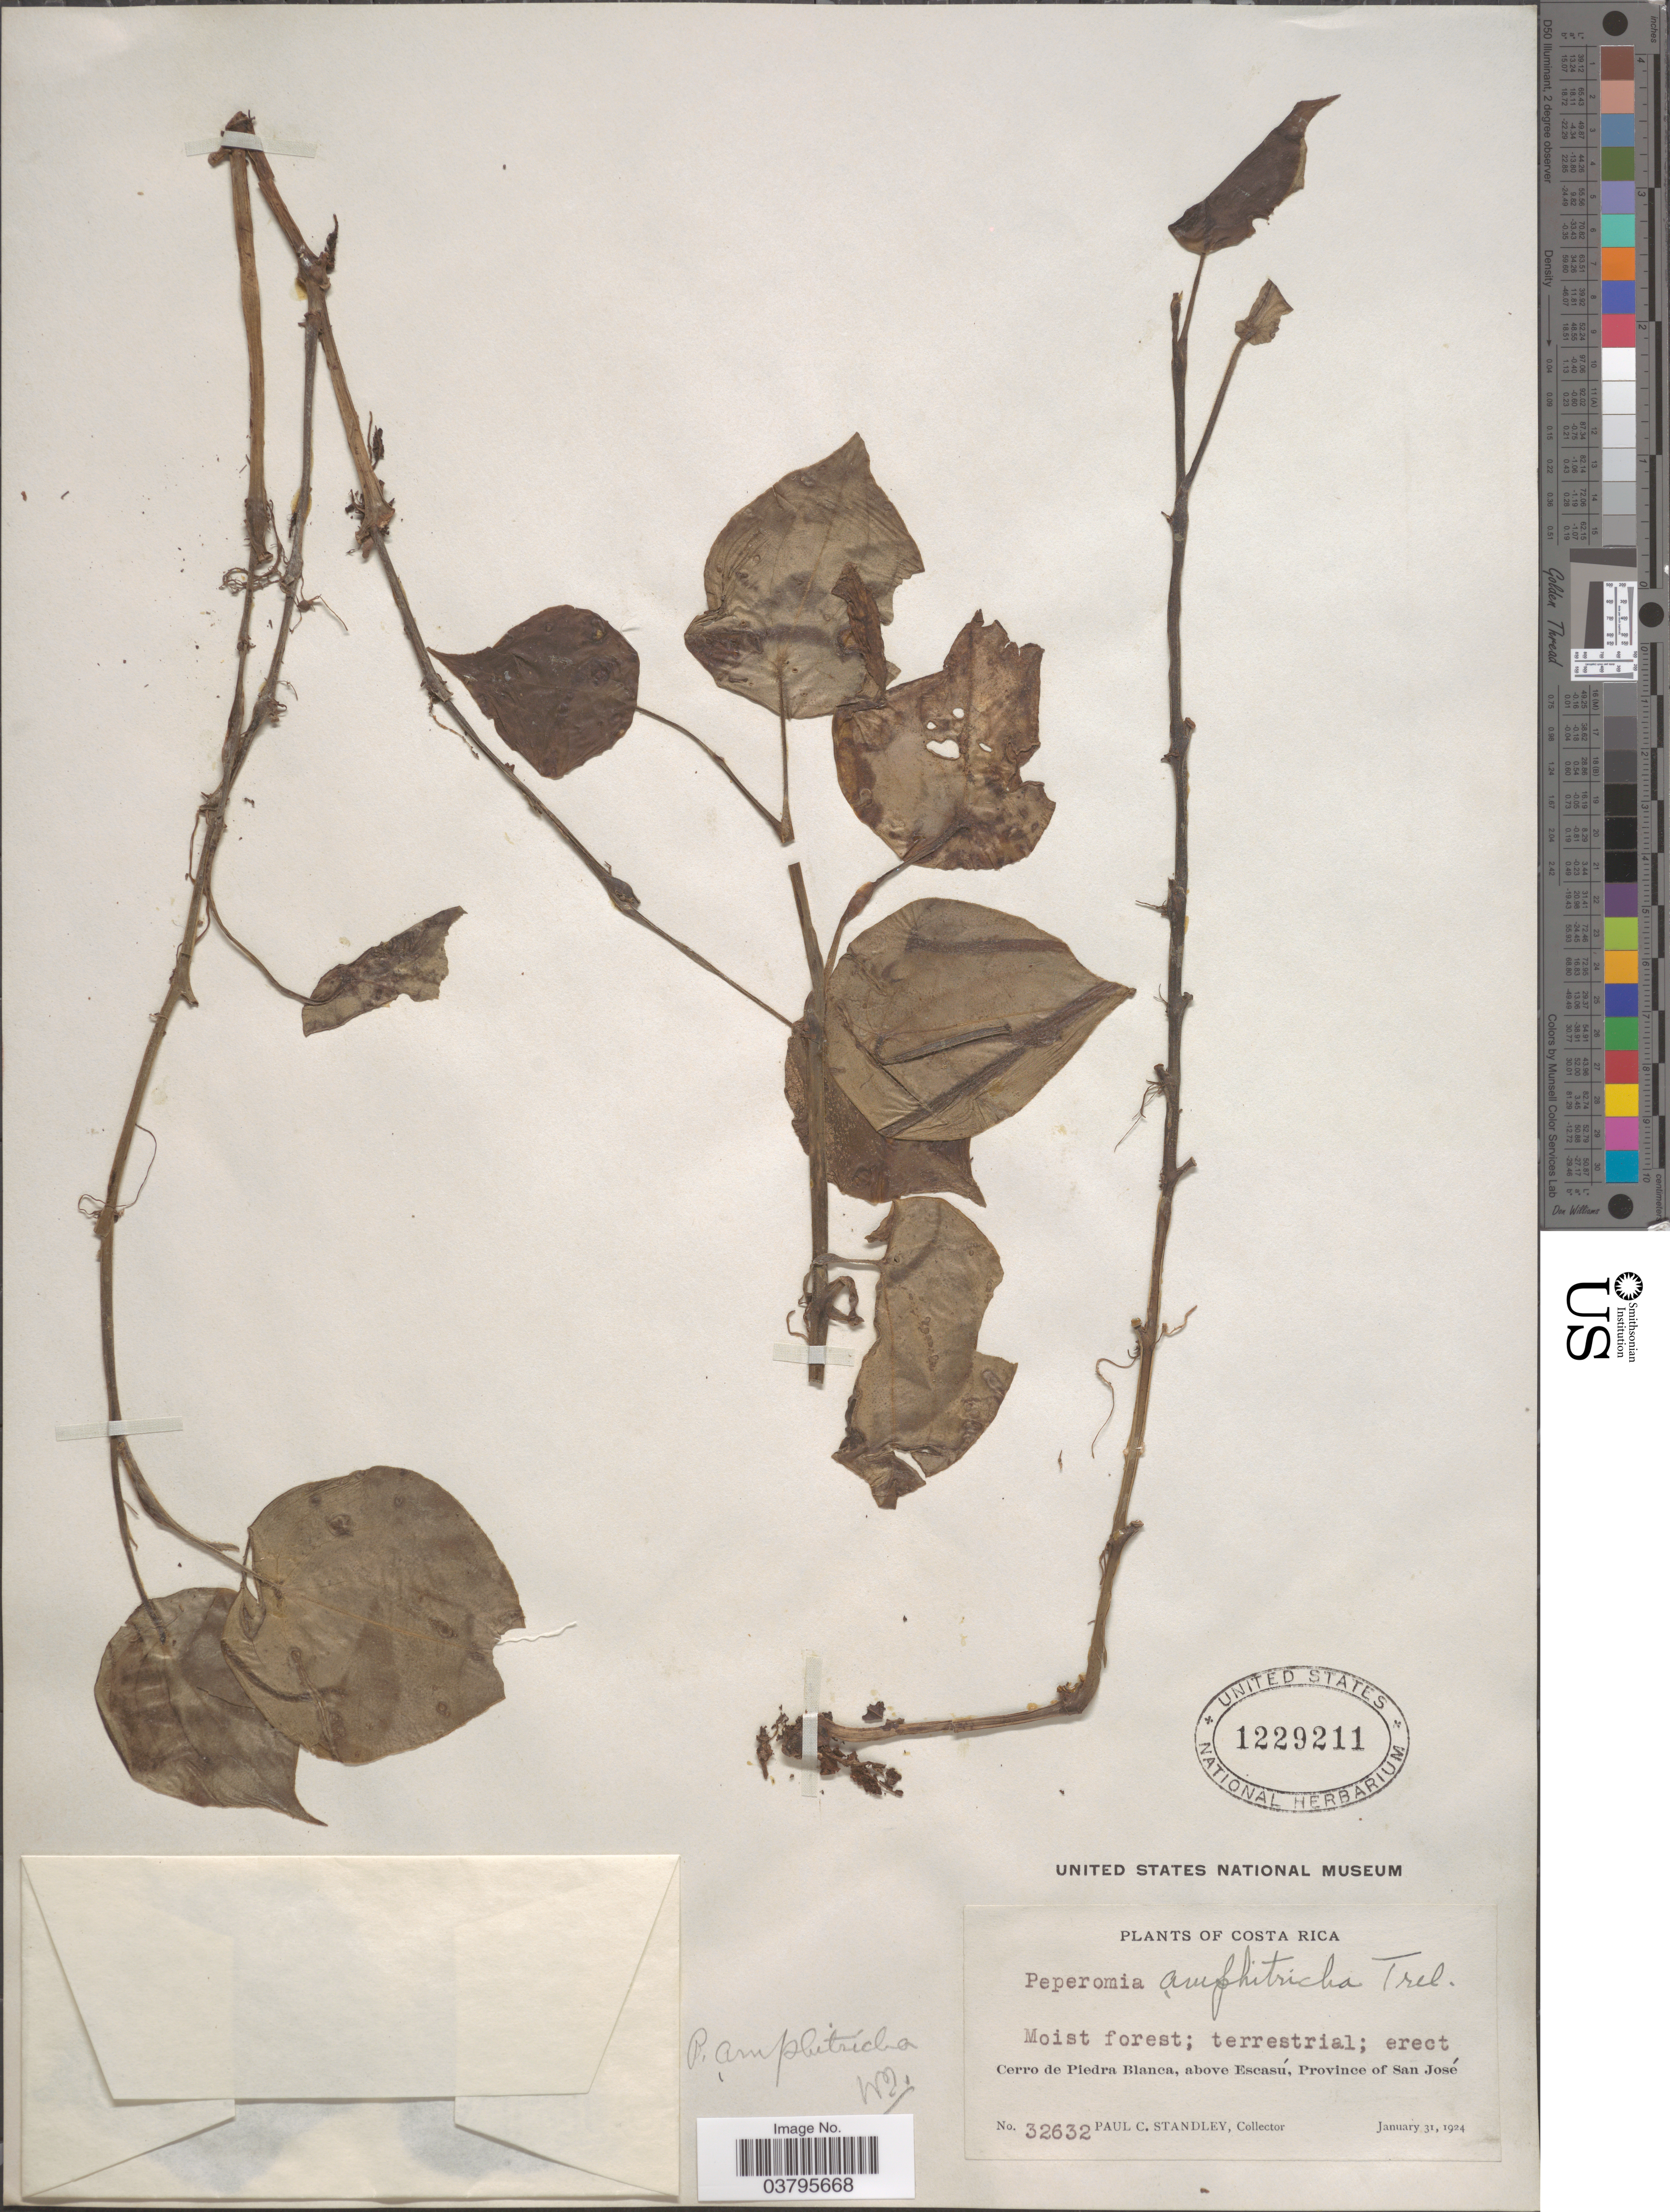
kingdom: Plantae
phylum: Tracheophyta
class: Magnoliopsida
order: Piperales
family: Piperaceae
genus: Peperomia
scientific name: Peperomia amphitricha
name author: Trel.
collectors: P. C. Standley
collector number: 32632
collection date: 1924-01-31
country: Costa Rica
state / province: San José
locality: Cerro de Piedra Blanca, above Escasú.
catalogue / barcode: US 1229211